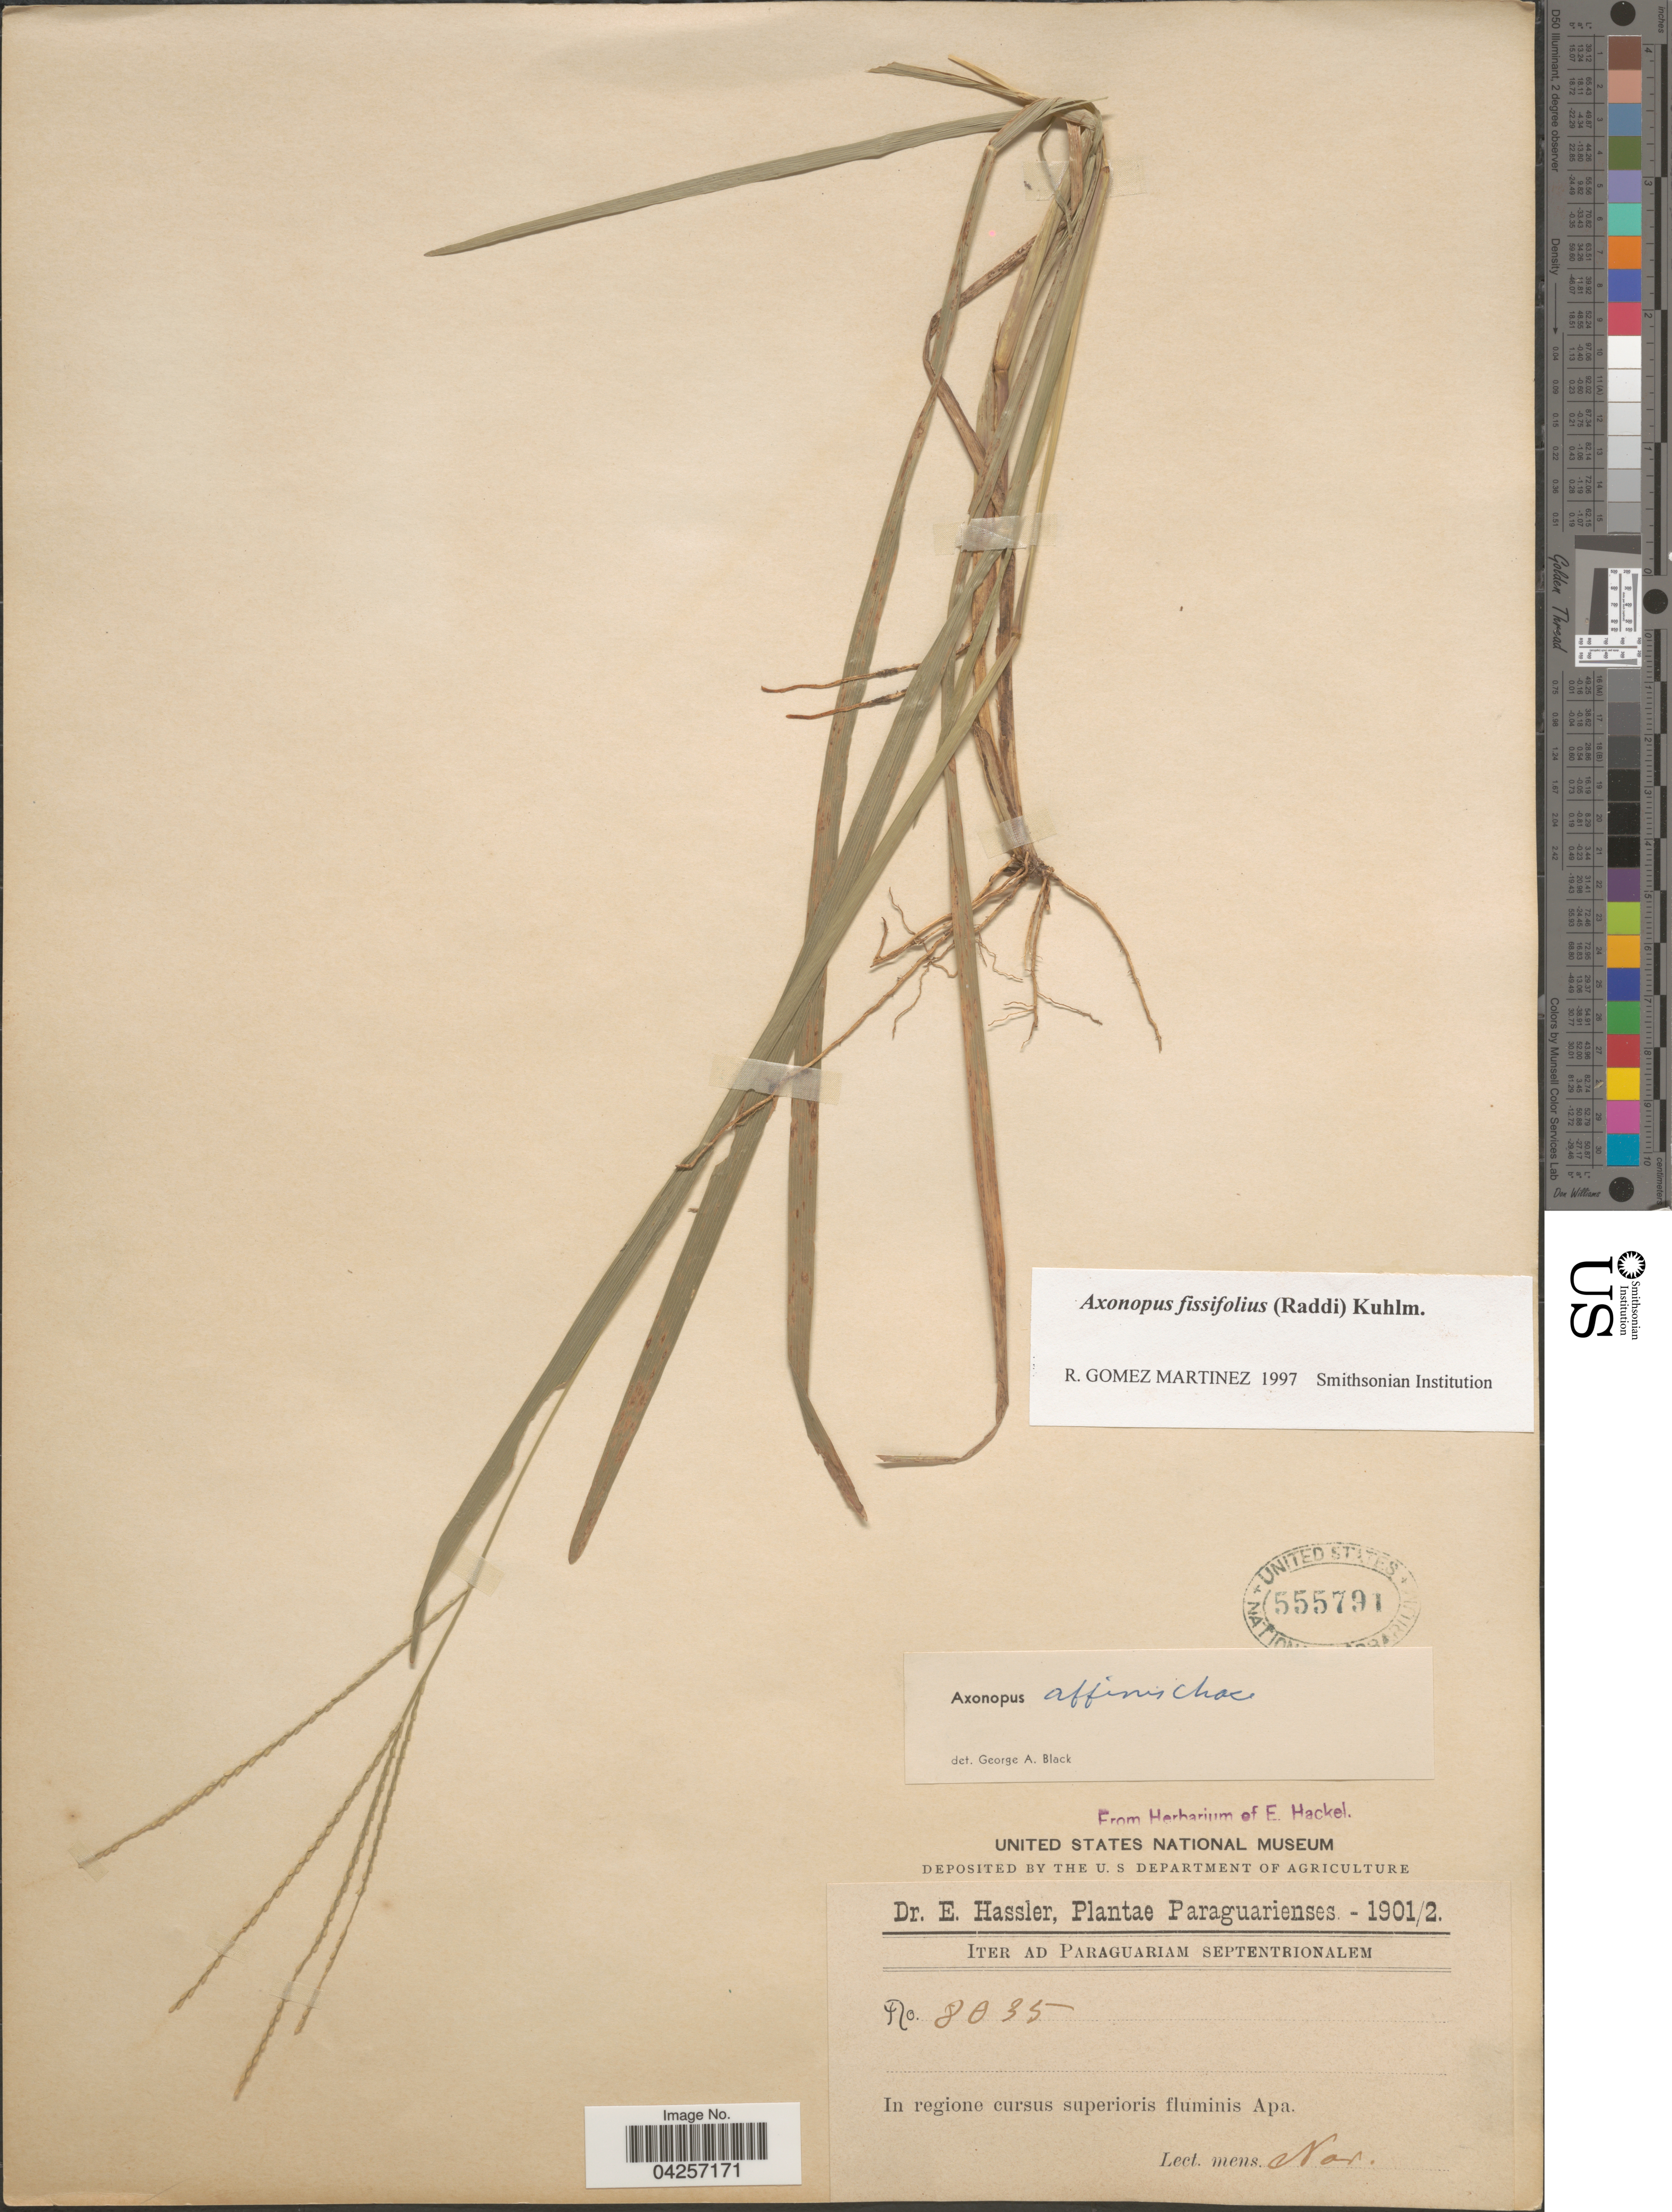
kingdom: Plantae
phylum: Tracheophyta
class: Liliopsida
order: Poales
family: Poaceae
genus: Axonopus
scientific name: Axonopus fissifolius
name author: (Raddi) Kuhlm.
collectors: E. Hassler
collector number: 8035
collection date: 1901-11/1902-11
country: Paraguay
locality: Iter ad Paraguariam Septentrionalem. In regione curses superioris fluminis Apa.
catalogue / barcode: US 555791